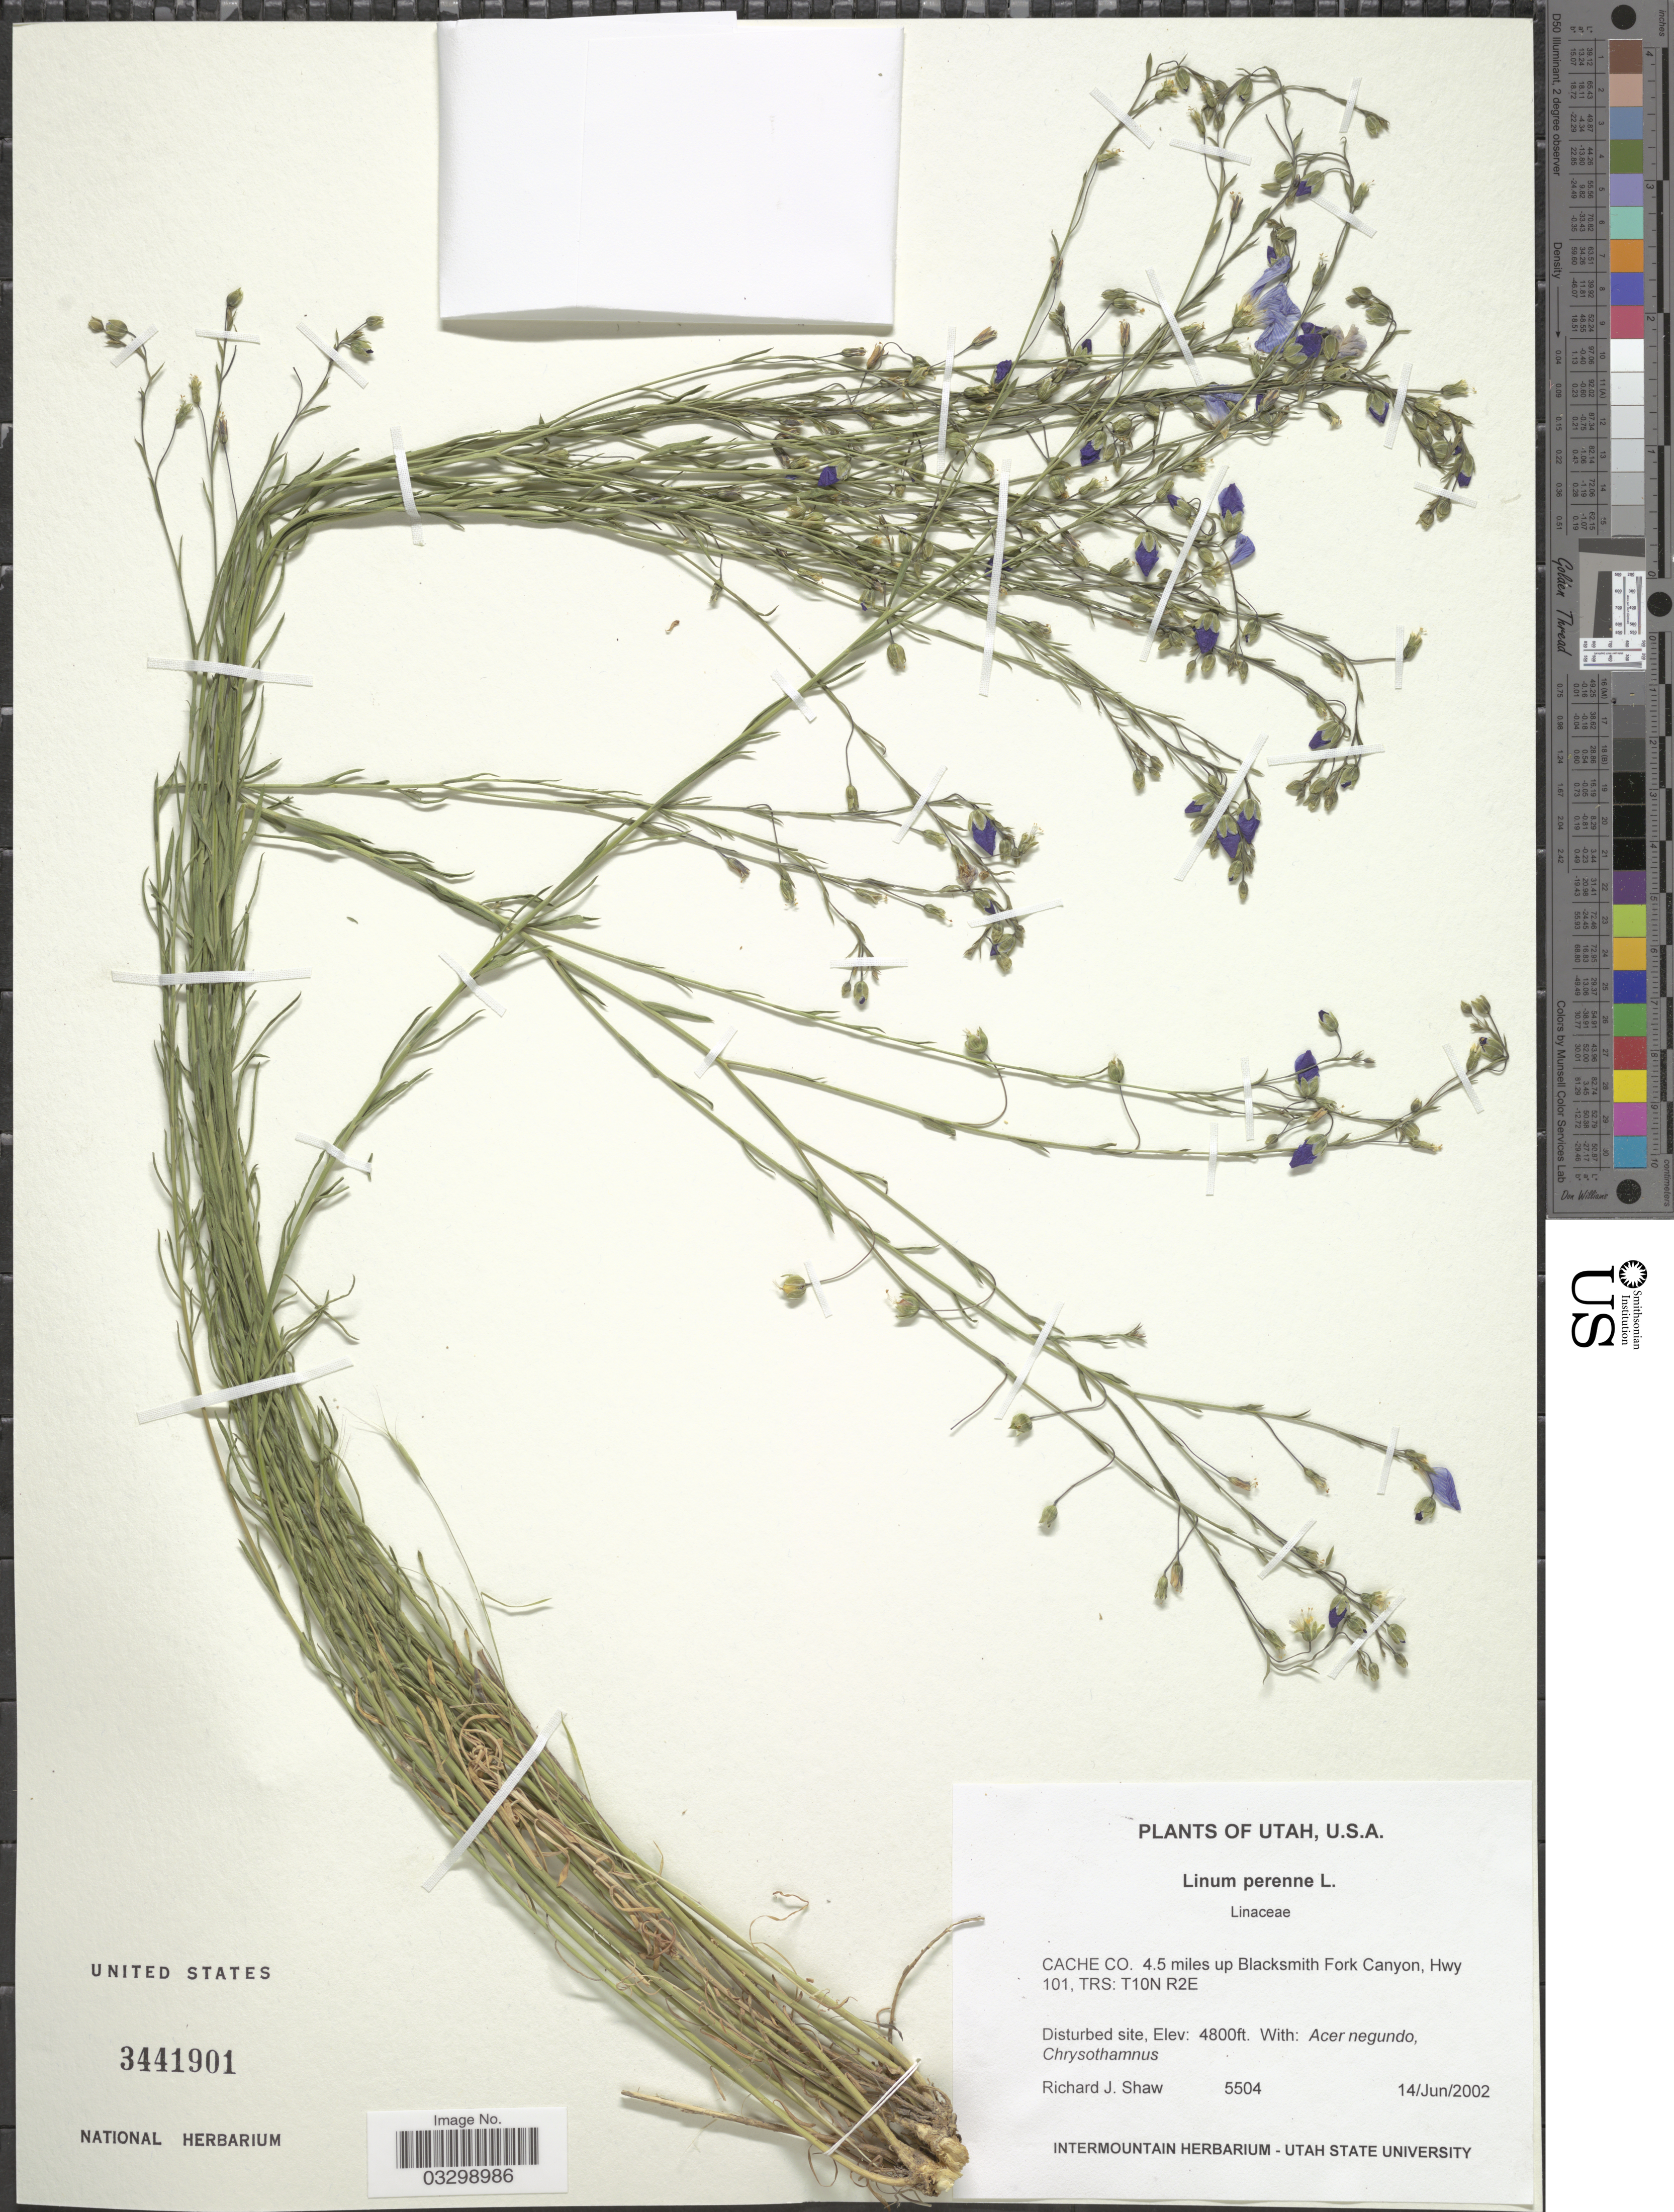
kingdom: Plantae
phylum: Tracheophyta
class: Magnoliopsida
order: Malpighiales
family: Linaceae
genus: Linum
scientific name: Linum perenne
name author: L.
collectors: R. J. Shaw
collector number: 5504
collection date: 2002-06-14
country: United States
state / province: Utah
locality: Cache Co. 4.5 miles up Blacksmith Fork Canyon, Hwy 101, TRS: T10N R2E.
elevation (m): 1463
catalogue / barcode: US 3441901